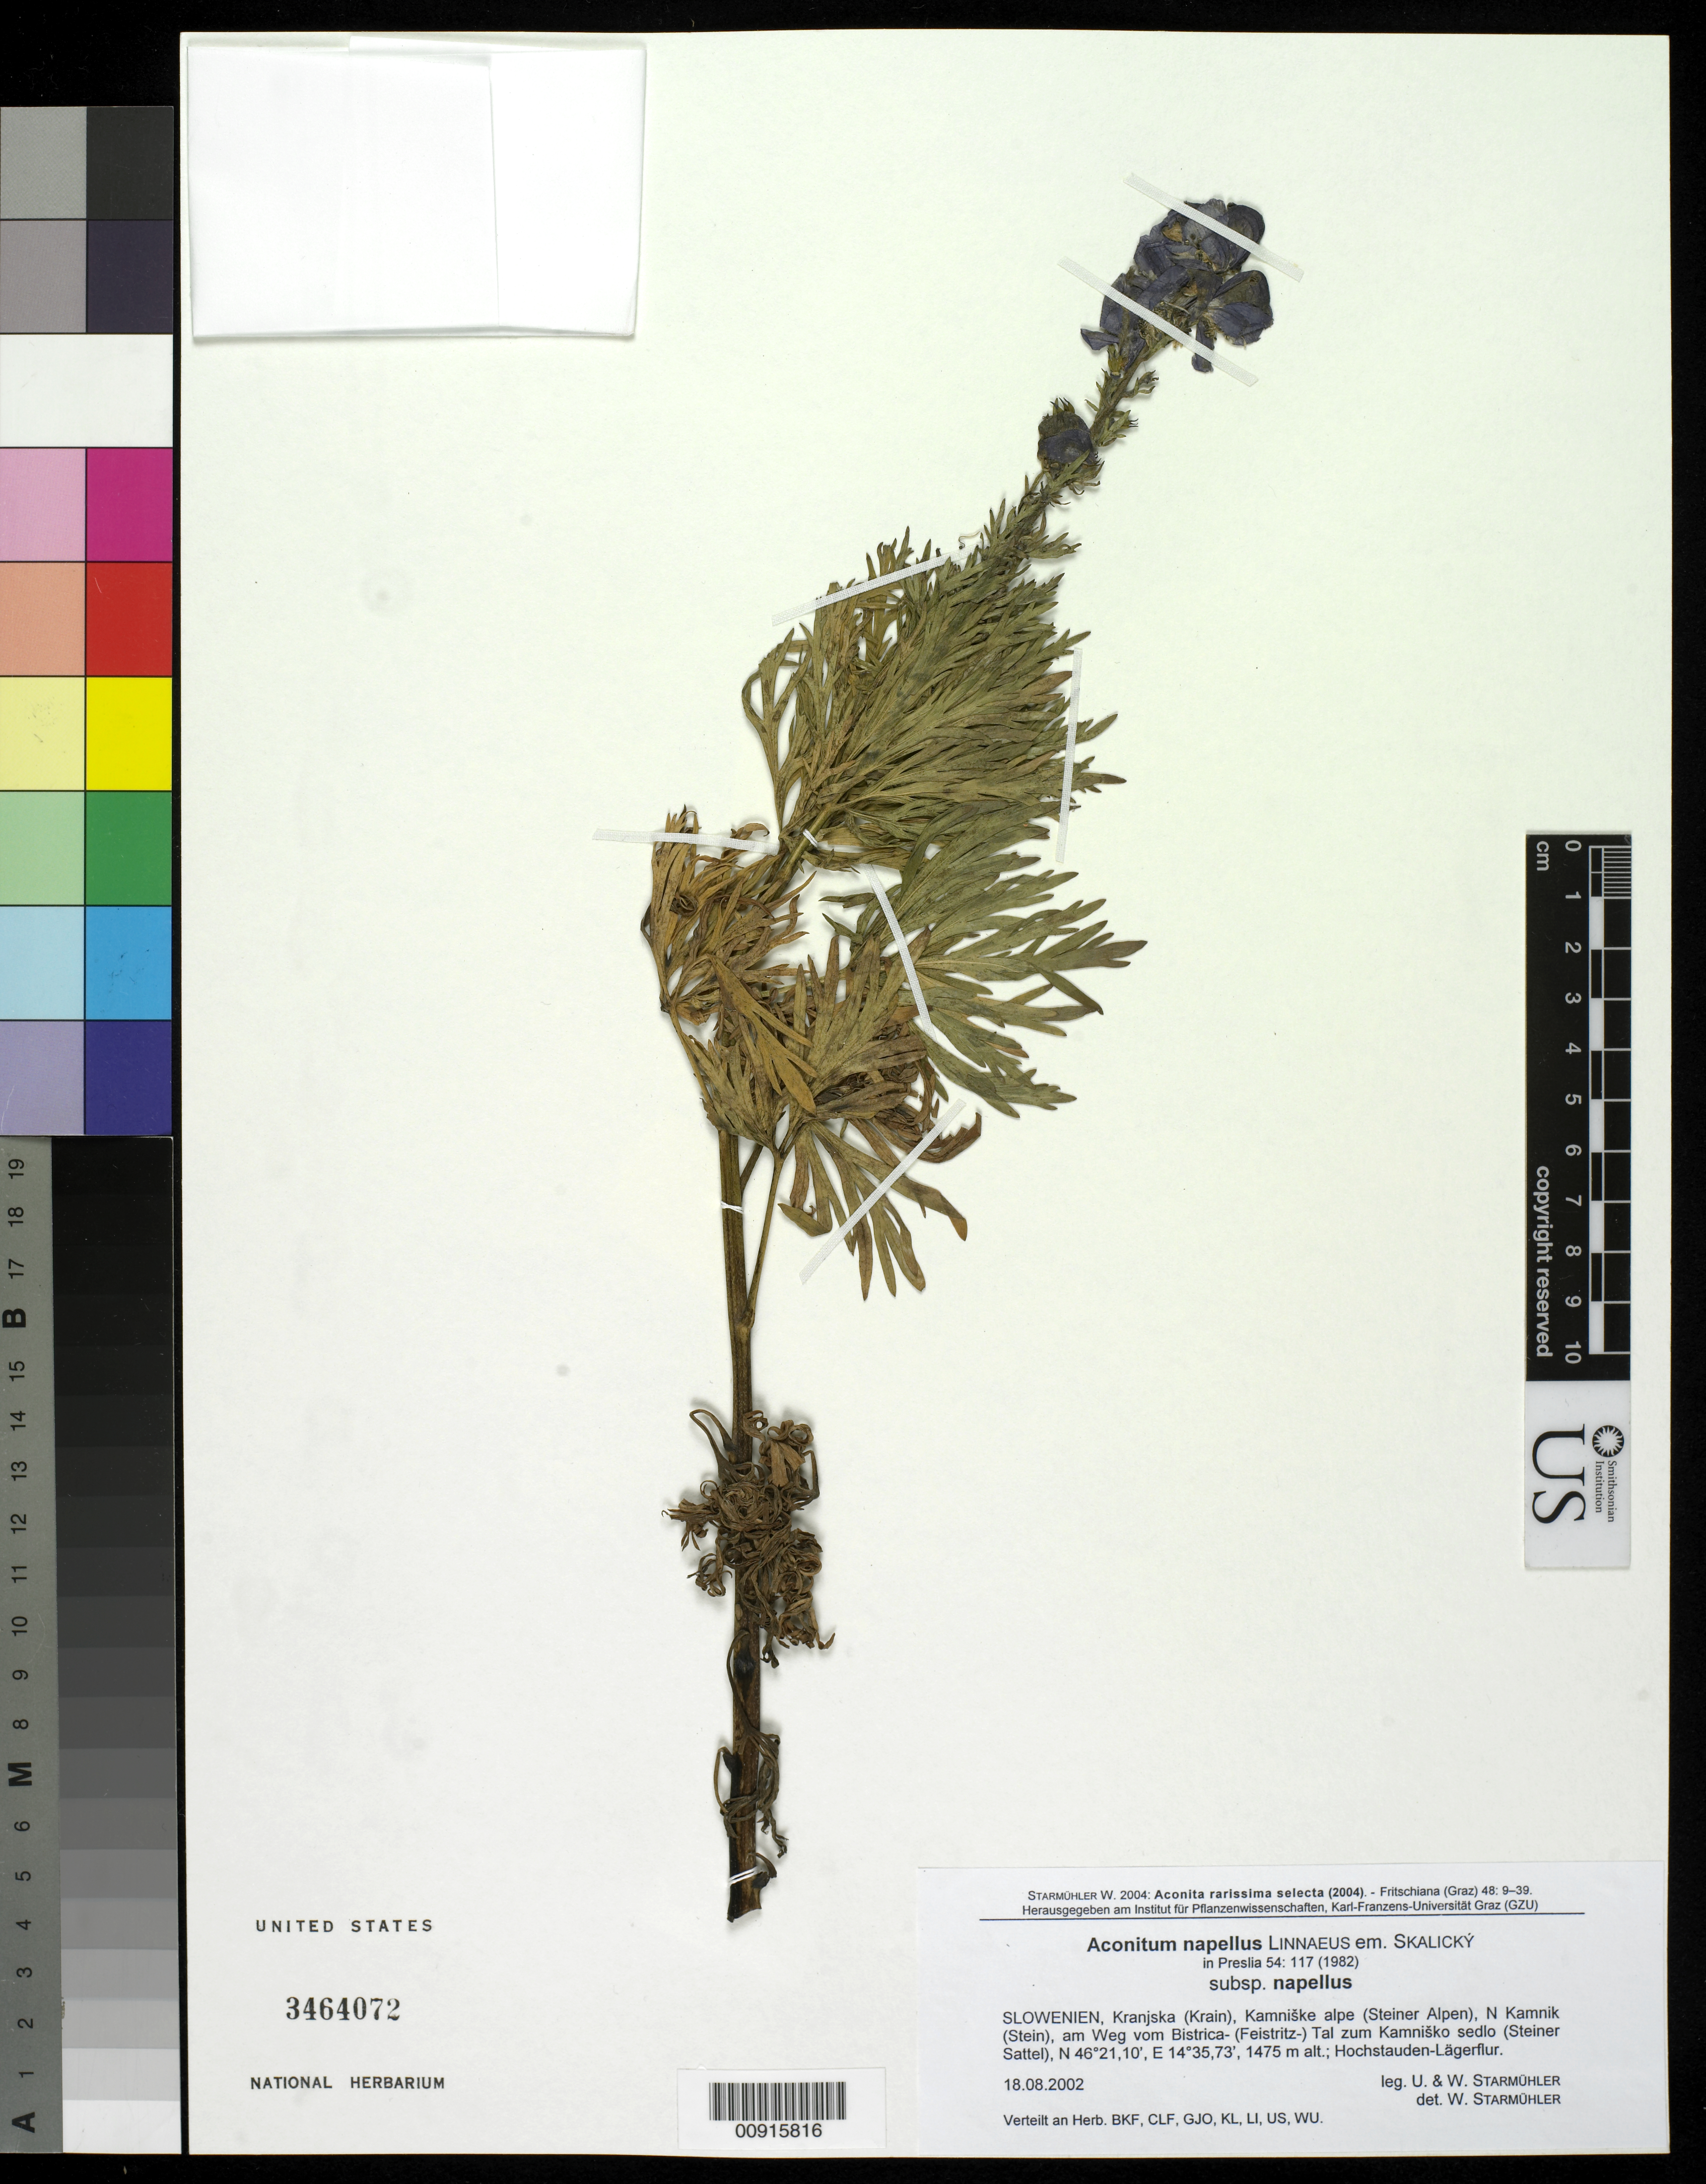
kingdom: Plantae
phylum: Tracheophyta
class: Magnoliopsida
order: Ranunculales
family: Ranunculaceae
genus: Aconitum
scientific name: Aconitum napellus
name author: L.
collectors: U. Starmuhler & W. Starmühler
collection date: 2002-08-18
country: Slovenia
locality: Slowenien, Kranjska (Krain), Kamniske alpe (Steiner Alpen), N Kamnik (Stein), am Weg vom Bistrica- (Feistriz-) Tal zum Kamnisko sedio (Steiner Sattel)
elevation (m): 1475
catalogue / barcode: US 3464072